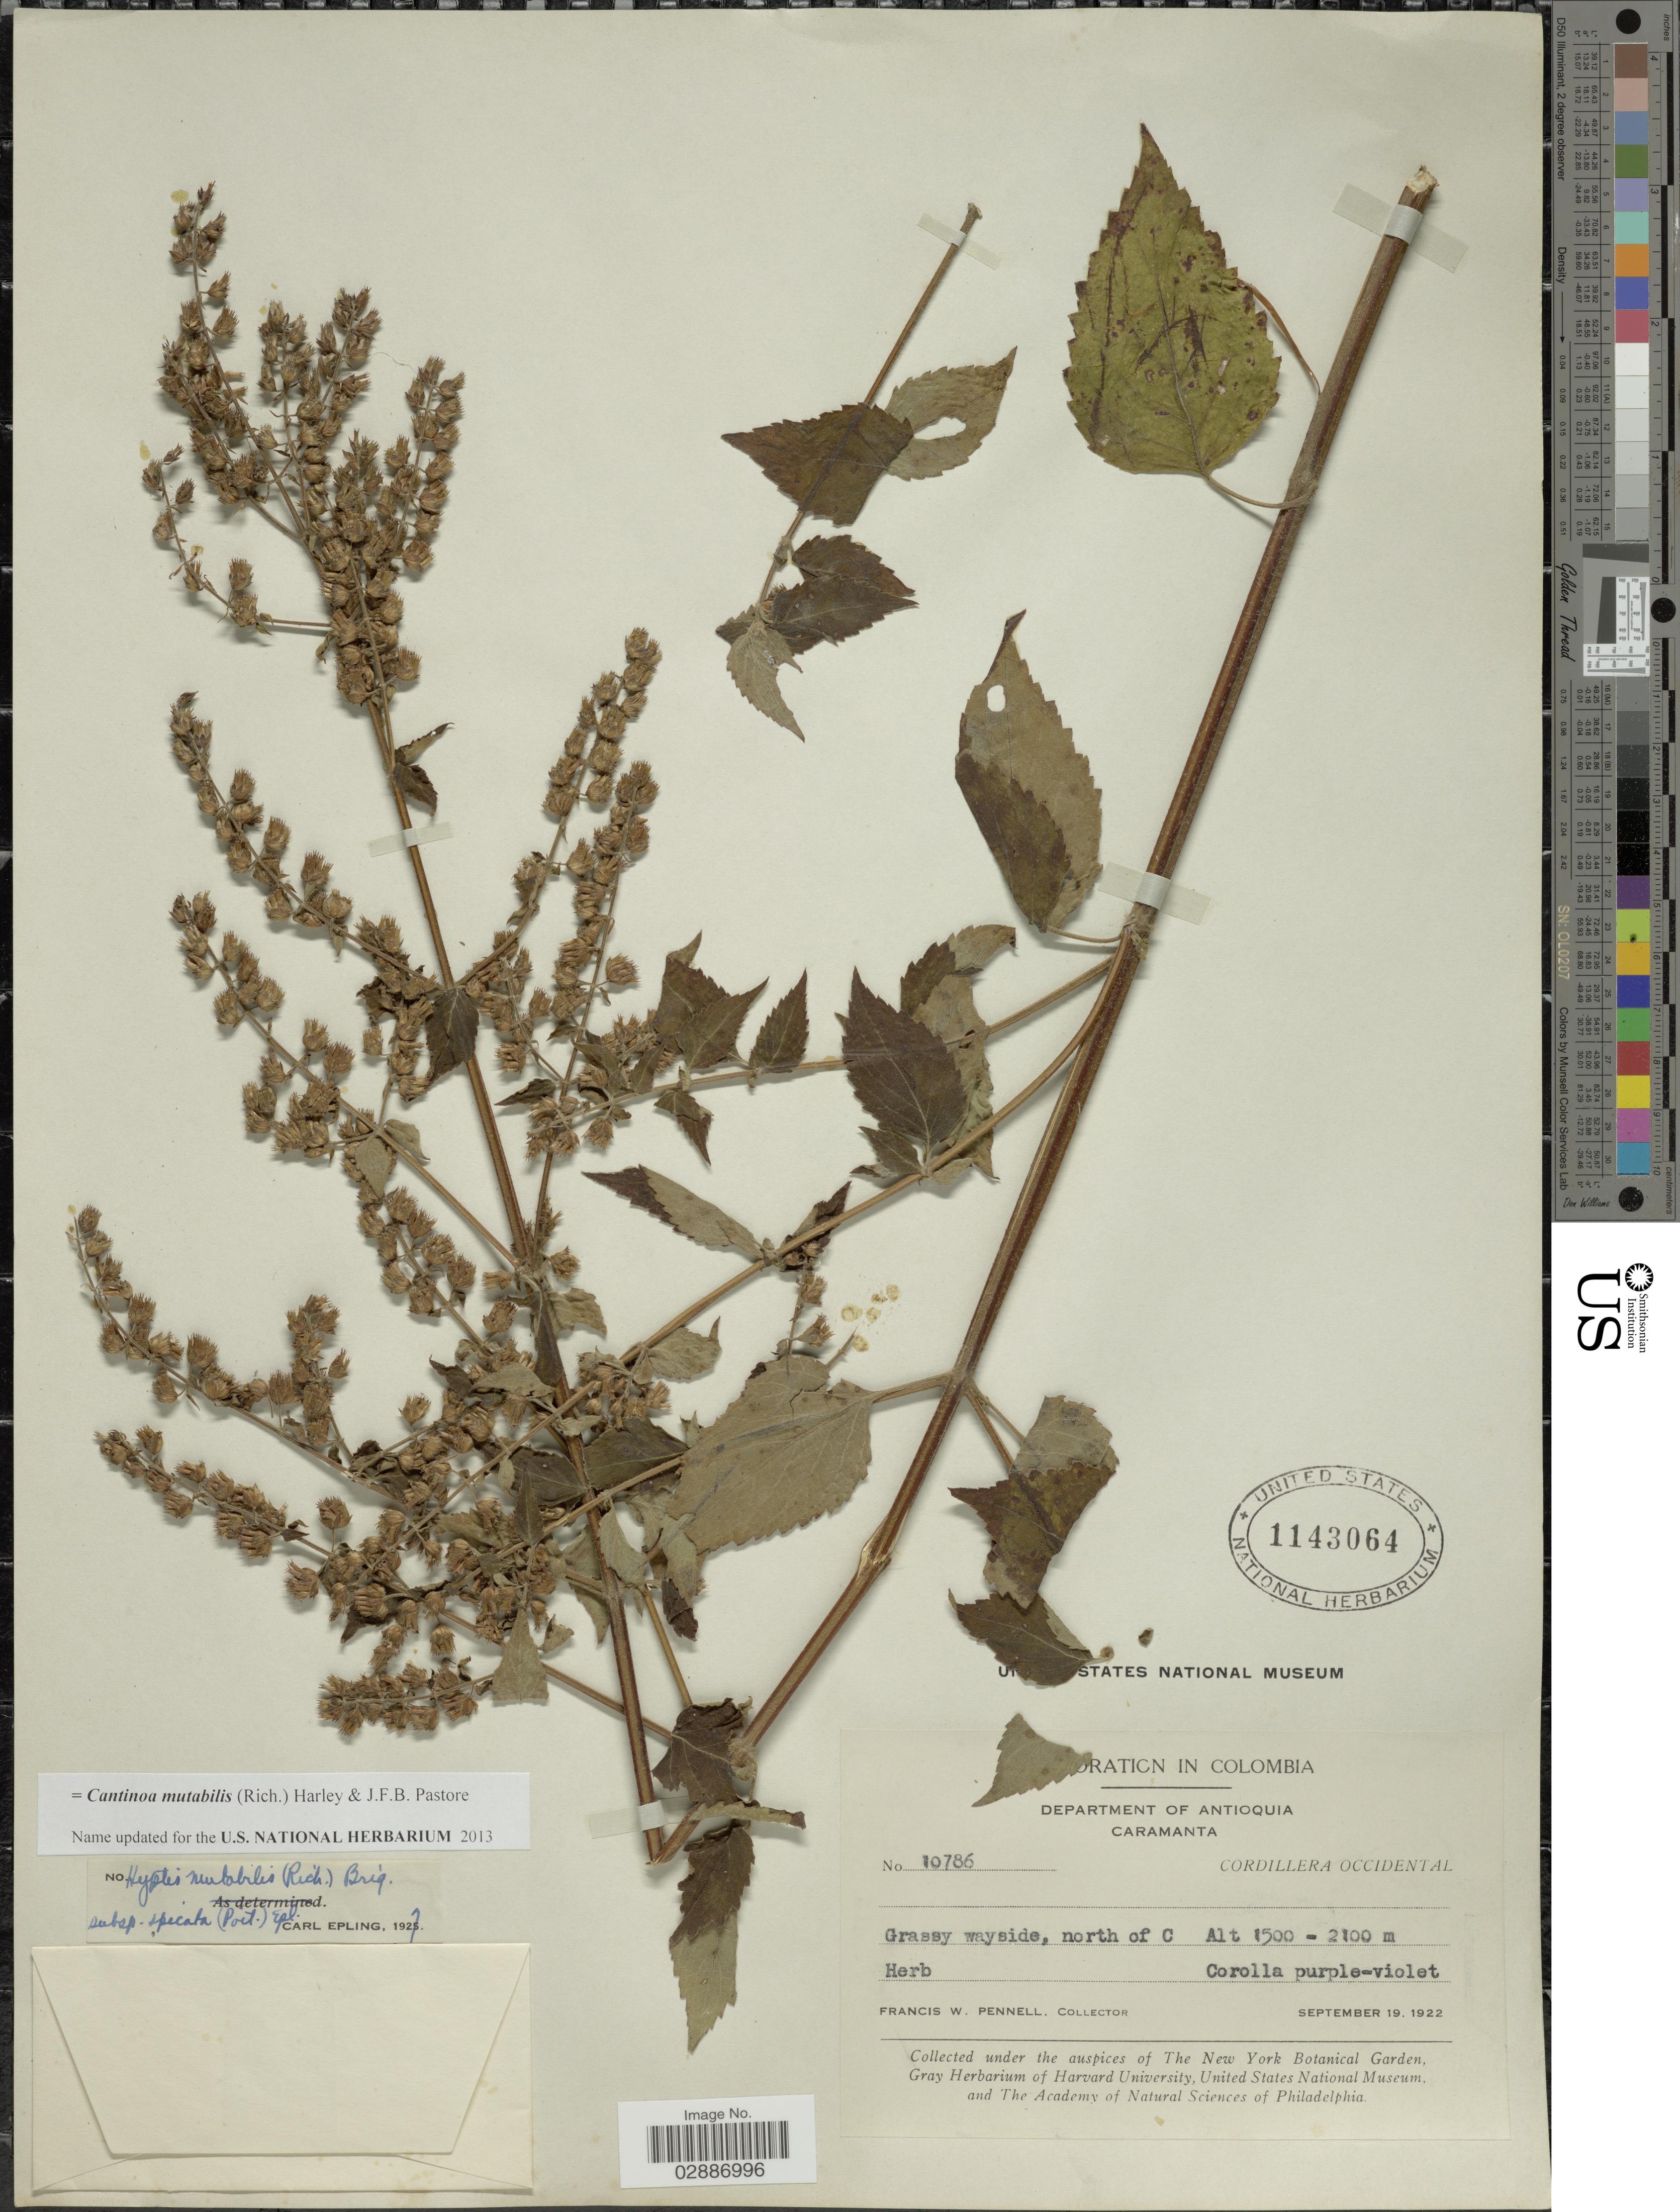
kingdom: Plantae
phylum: Tracheophyta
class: Magnoliopsida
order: Lamiales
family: Lamiaceae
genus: Cantinoa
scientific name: Cantinoa mutabilis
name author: (Epling) Harley & J.F.B. Pastore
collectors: F. W. Pennell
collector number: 10786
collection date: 1922-09-19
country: Colombia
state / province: Antioquia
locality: Department of Antioquia. Caramanta. Cordillera Occidental. North of C.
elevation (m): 1500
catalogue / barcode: US 1143064